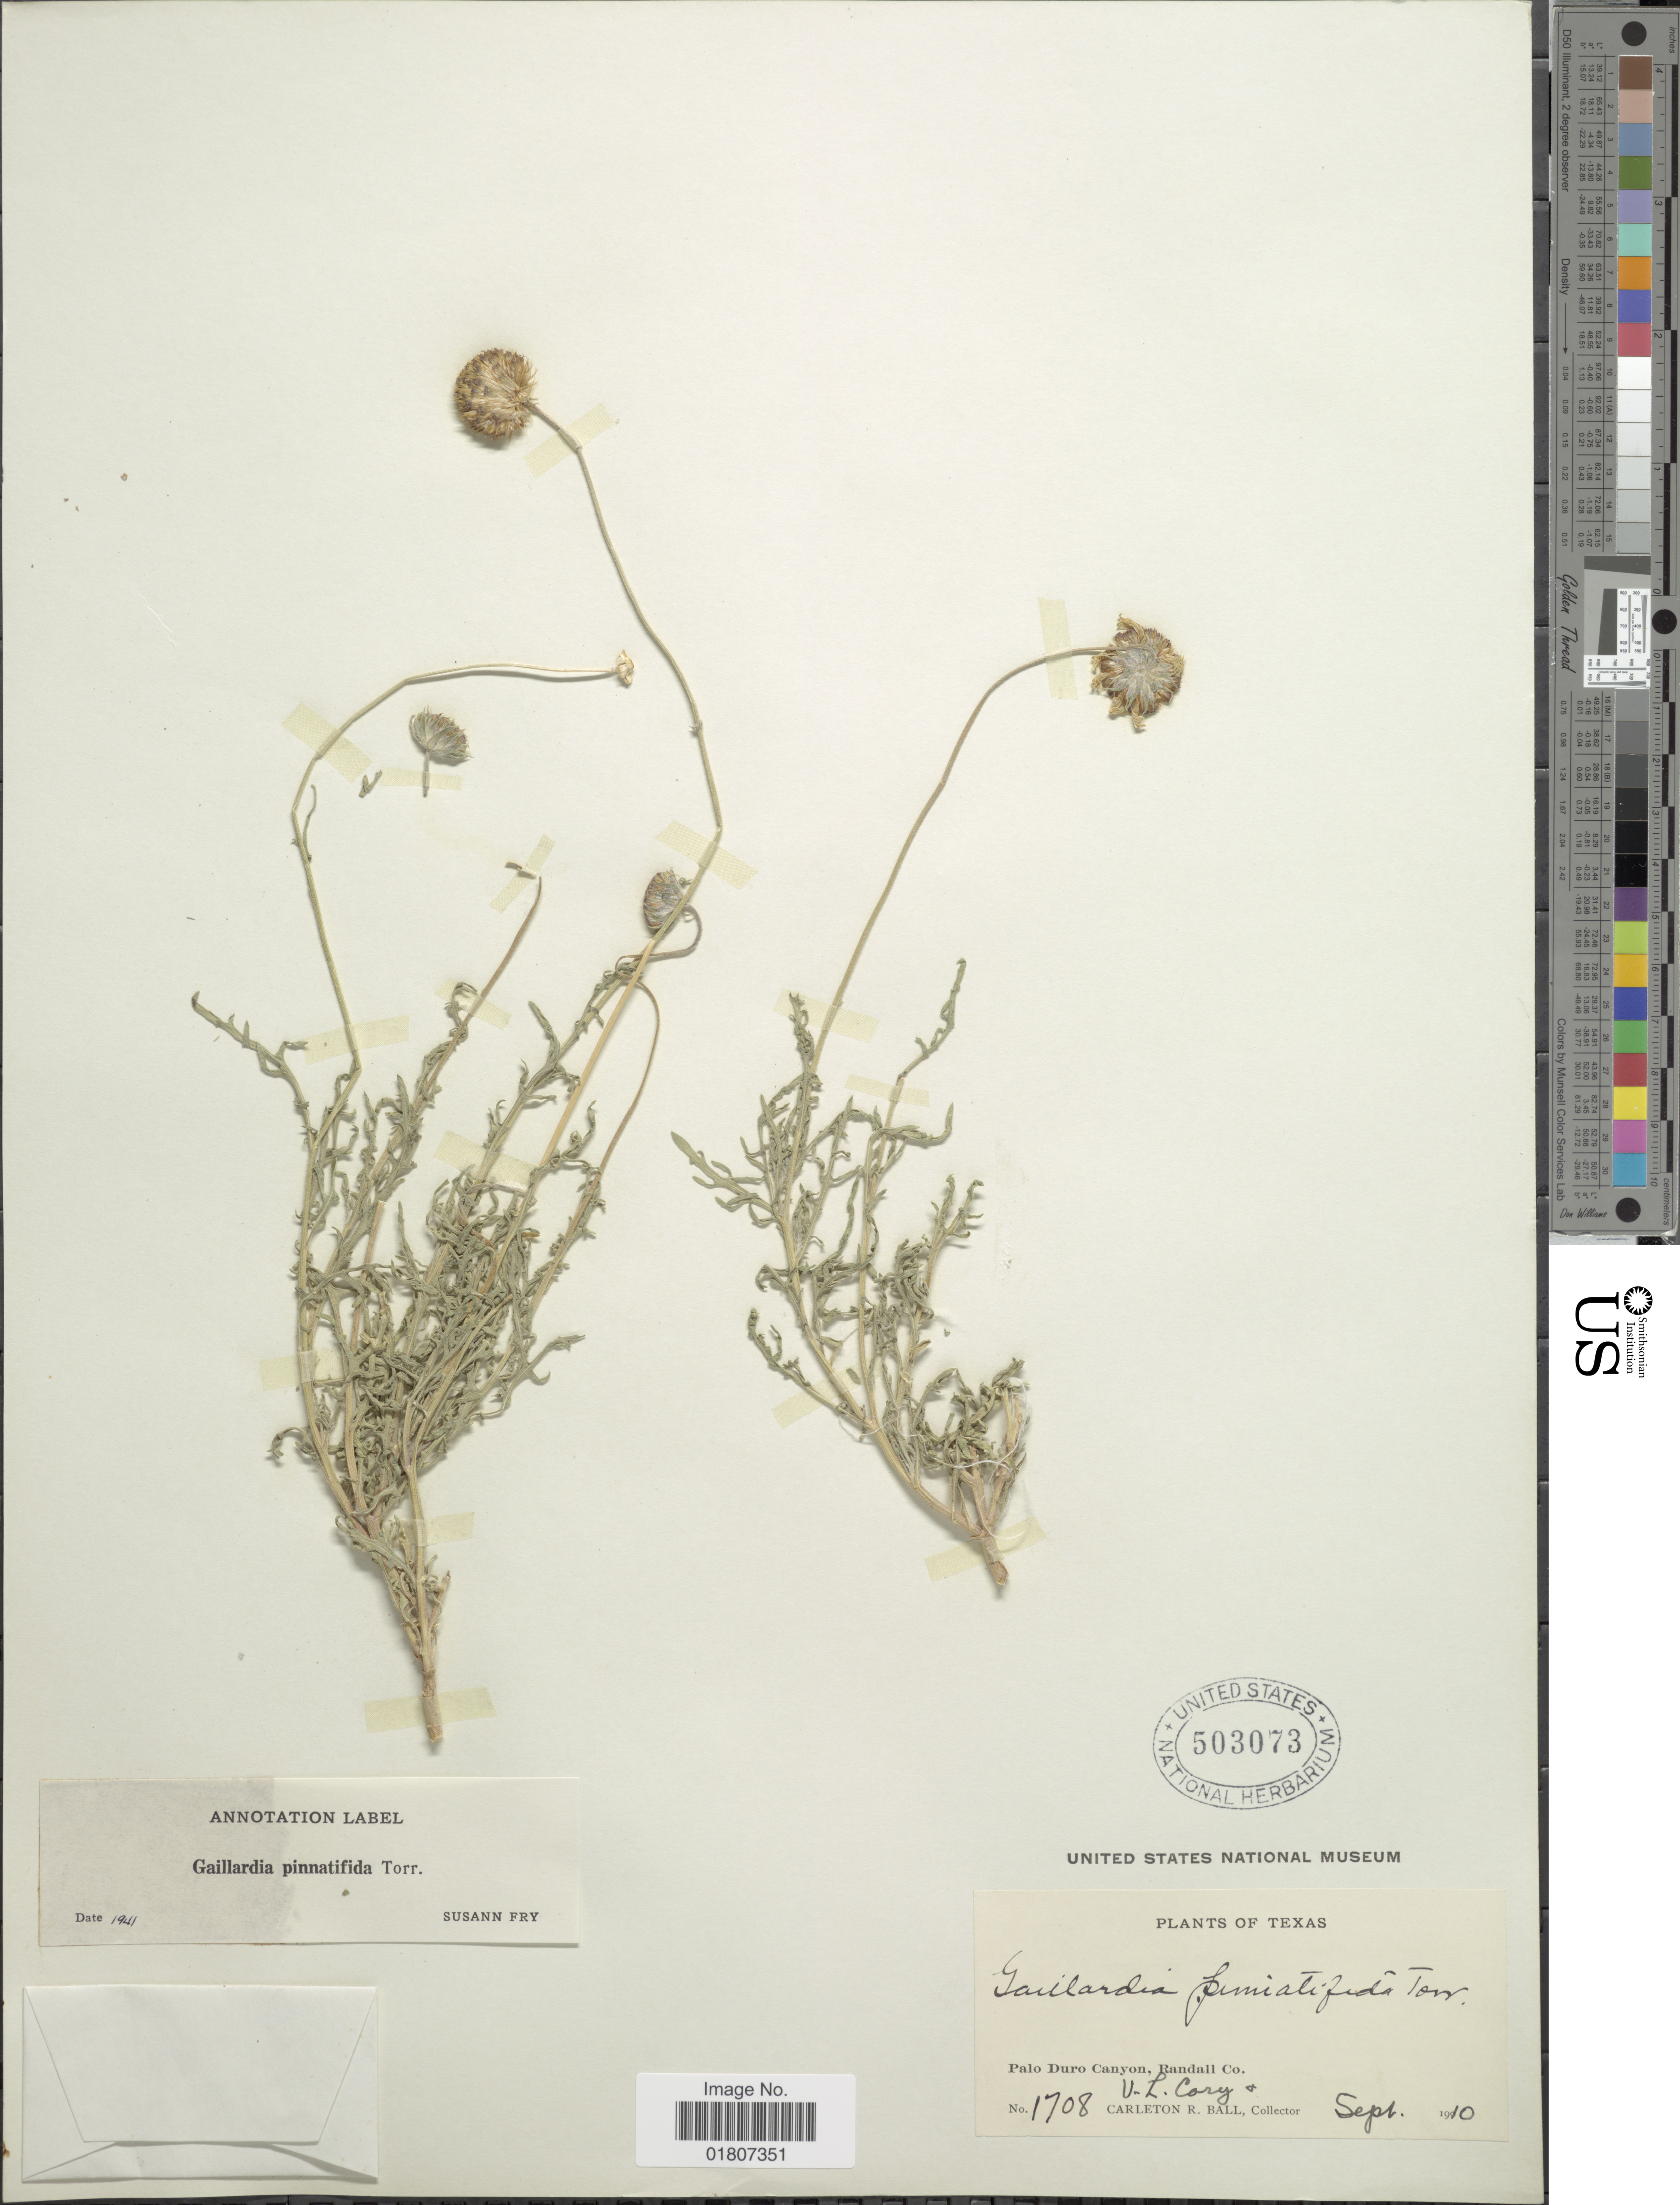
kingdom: Plantae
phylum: Tracheophyta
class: Magnoliopsida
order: Asterales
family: Asteraceae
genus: Gaillardia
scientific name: Gaillardia pinnatifida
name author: Torr.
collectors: V. Cory & C. R. Ball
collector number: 1708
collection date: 1910-09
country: United States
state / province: Texas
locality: Palo Duro Canyon, Randall Co.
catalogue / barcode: US 503073